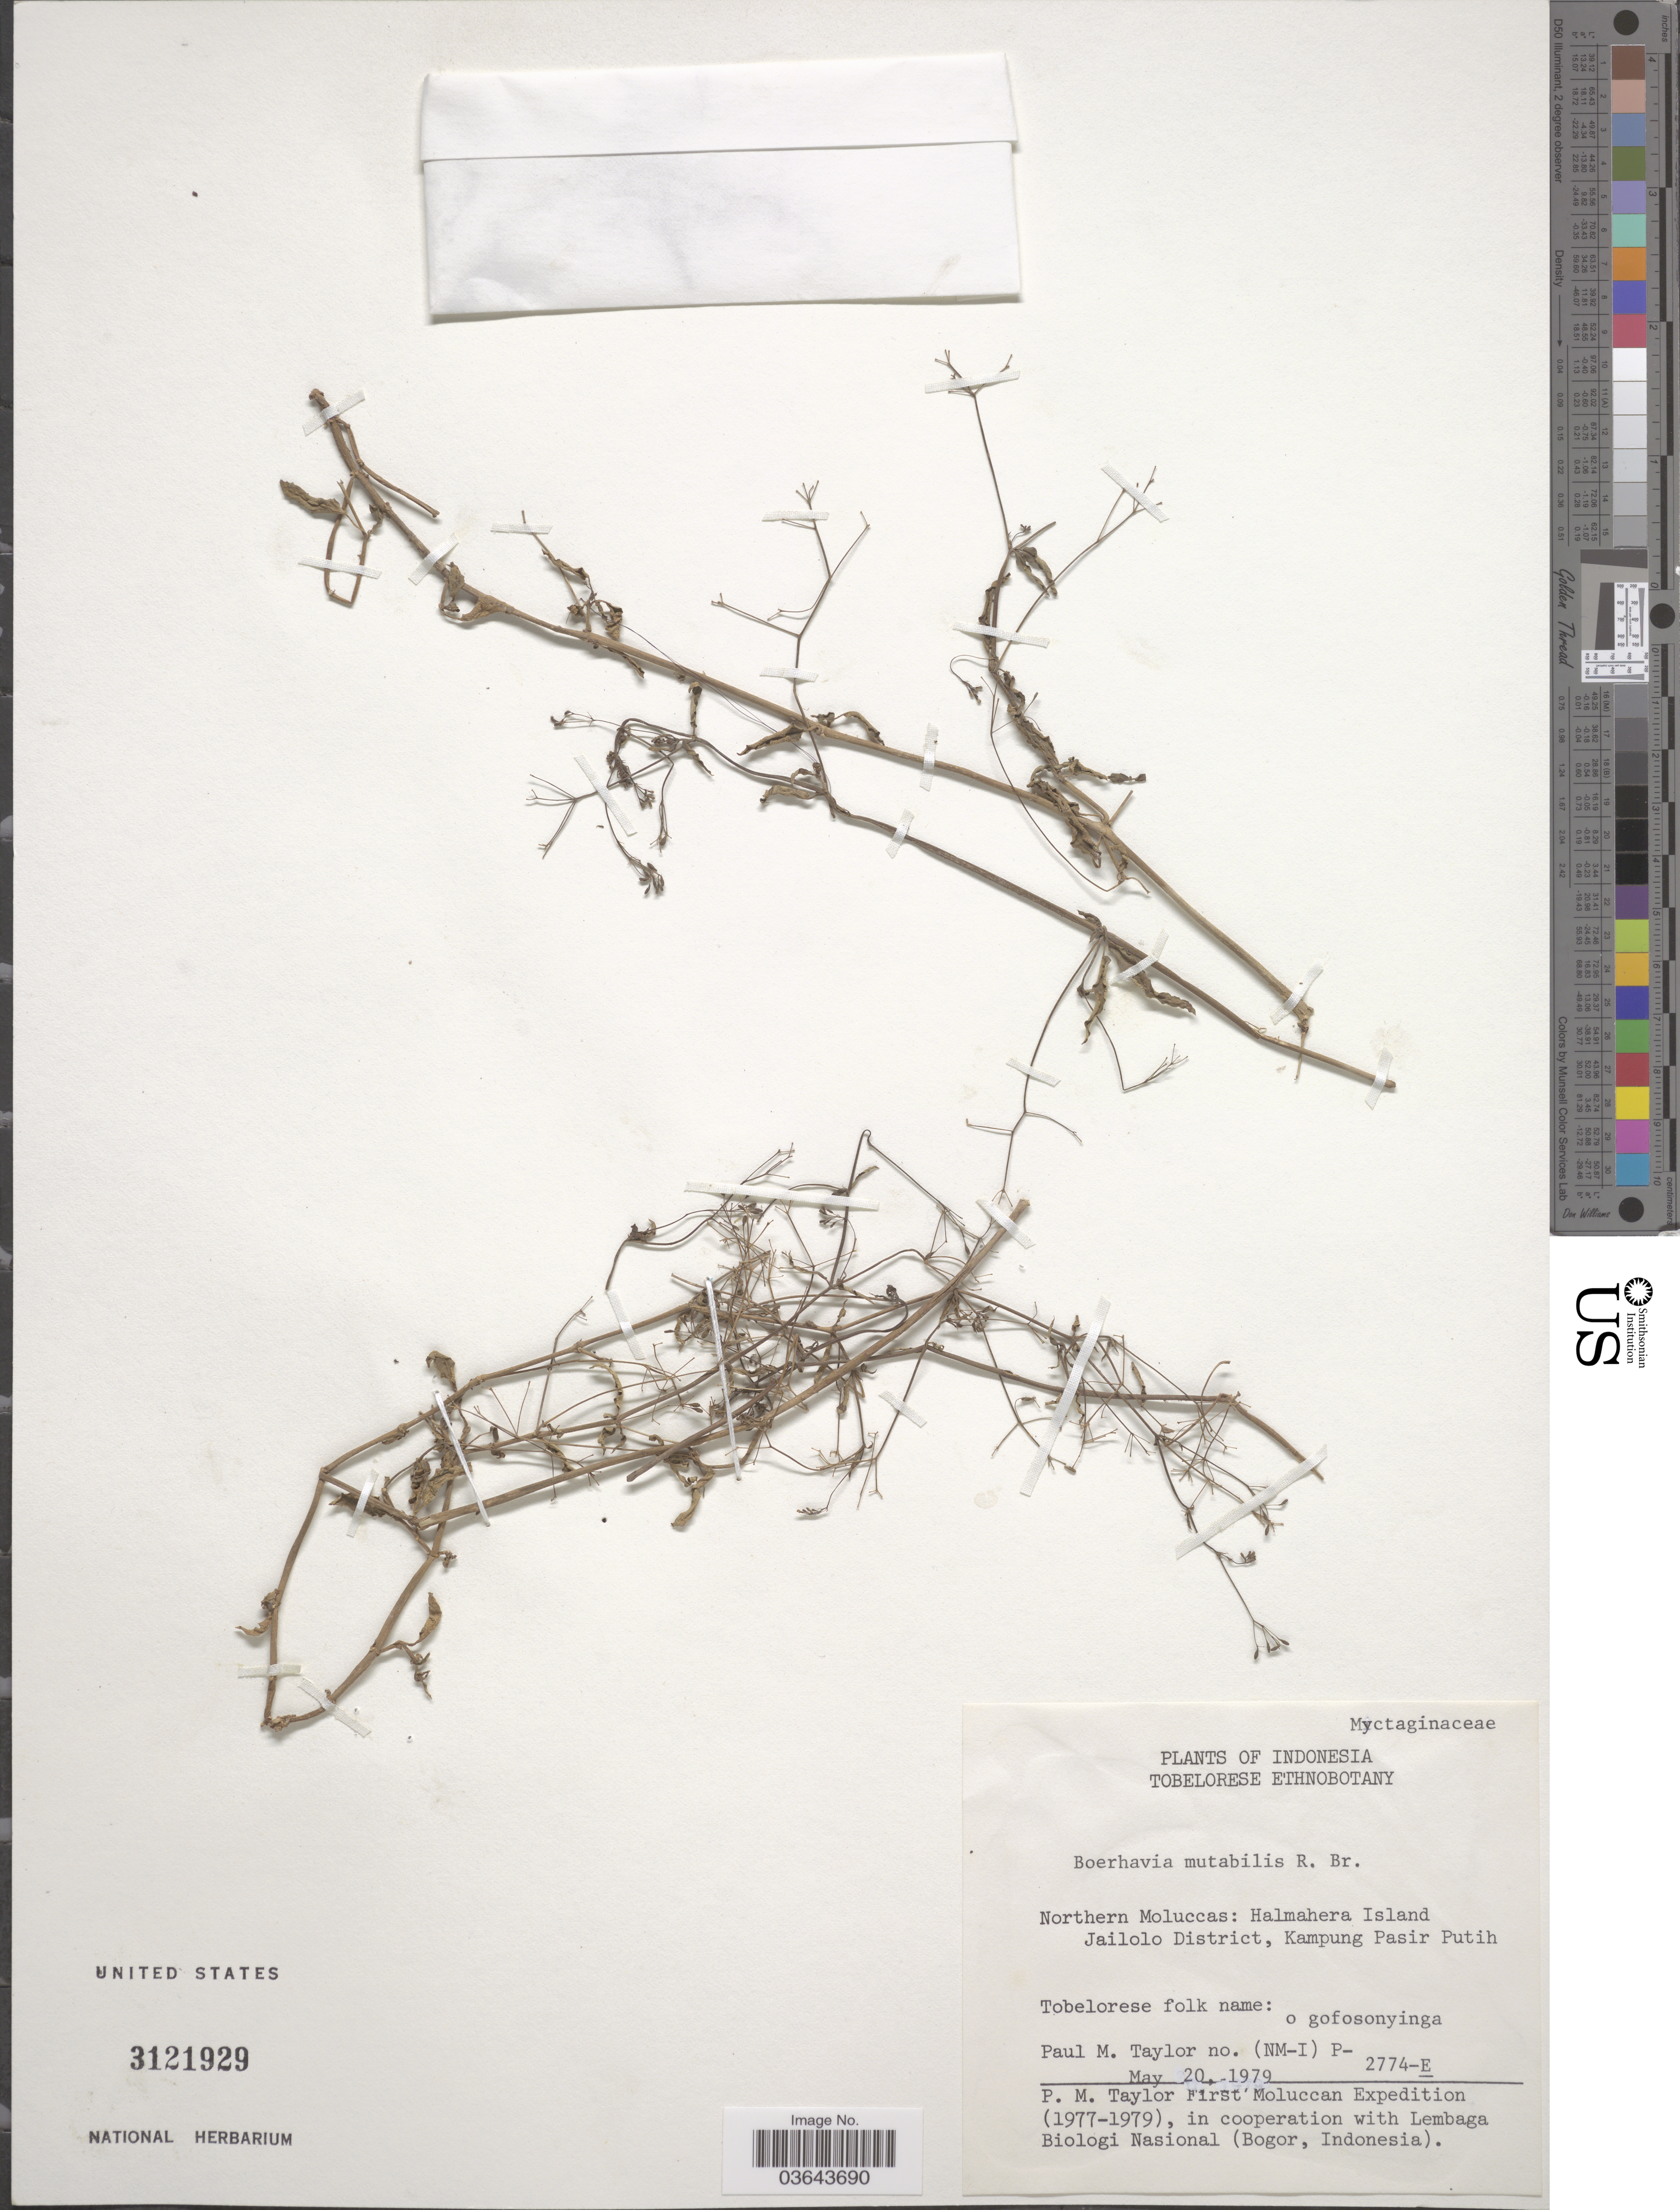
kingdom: Plantae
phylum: Tracheophyta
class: Magnoliopsida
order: Caryophyllales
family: Nyctaginaceae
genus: Boerhavia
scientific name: Boerhavia mutabilis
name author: R. Br.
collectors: P. M. Taylor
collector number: (NMI-I) P-2774-E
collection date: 1979-05-20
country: Indonesia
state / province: Maluku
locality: Northern Moluccas: Halmahera Island. Jailolo District, Kampung Pasir Putih.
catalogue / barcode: US 3121929